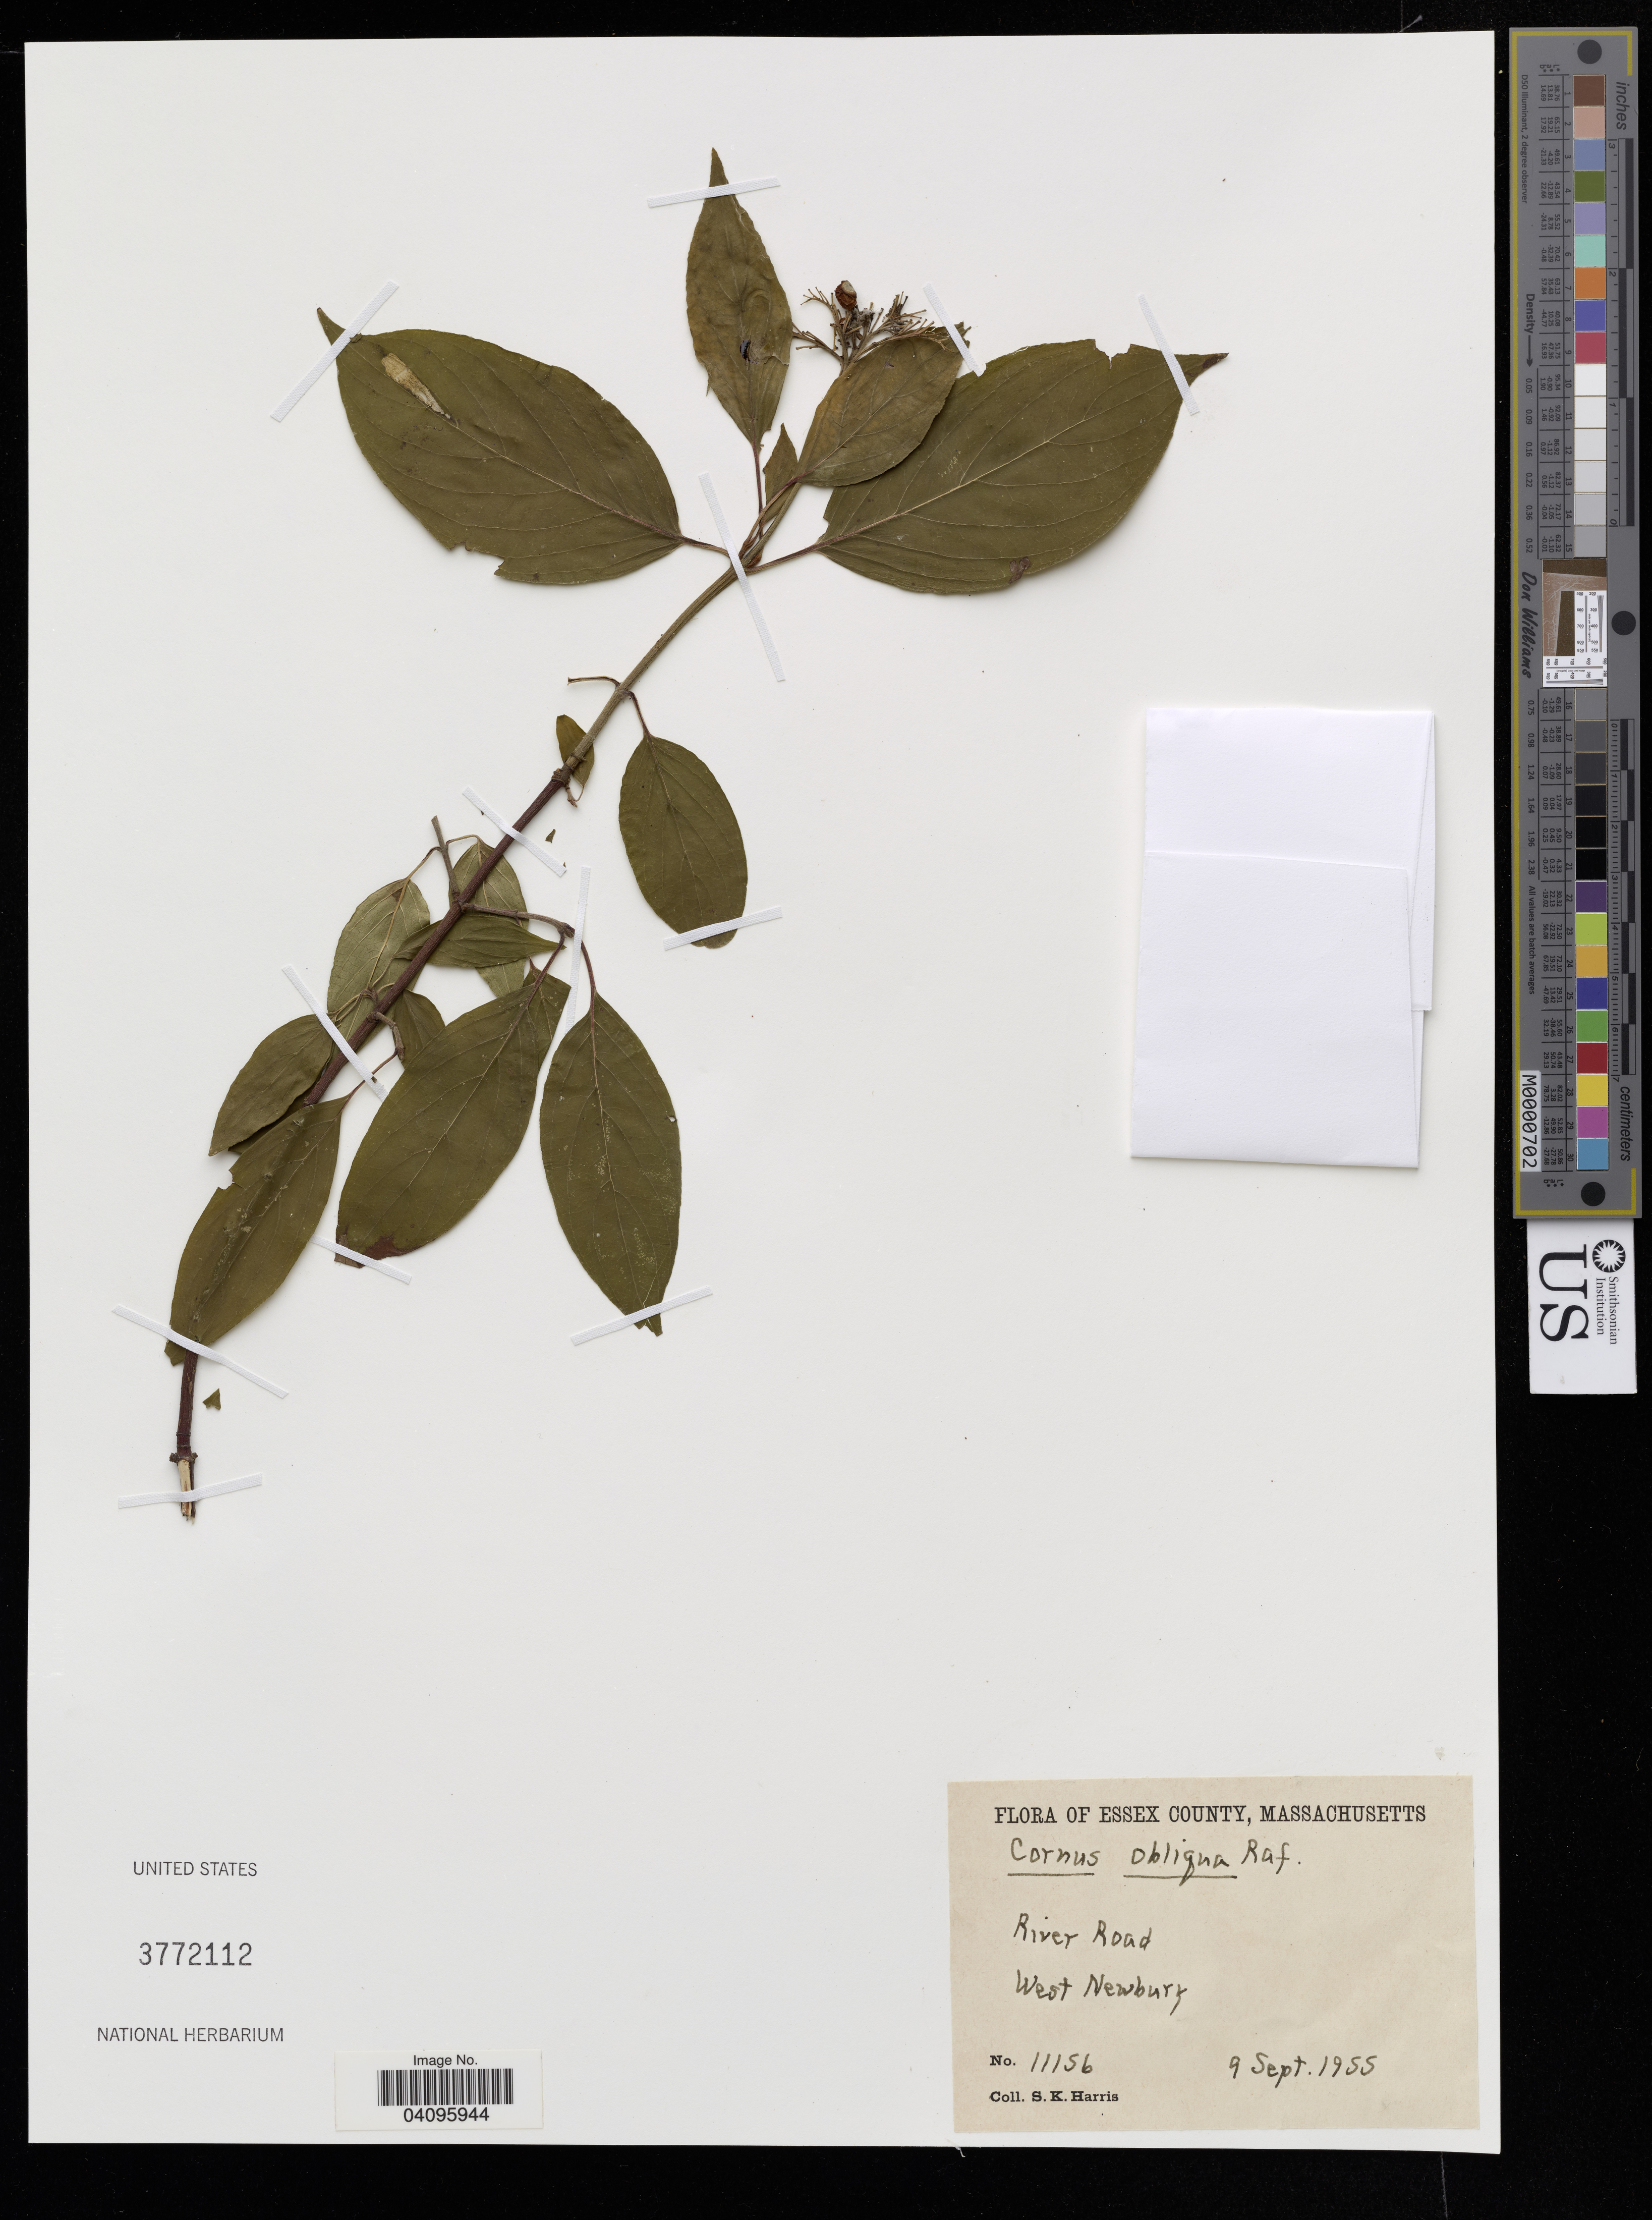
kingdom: Plantae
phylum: Tracheophyta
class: Magnoliopsida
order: Cornales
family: Cornaceae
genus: Cornus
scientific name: Cornus obliqua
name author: Raf.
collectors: S. Harris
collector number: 11156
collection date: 1955-09-09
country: United States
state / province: Massachusetts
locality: Essex County. River Road. West Newbury.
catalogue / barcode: US 3772112